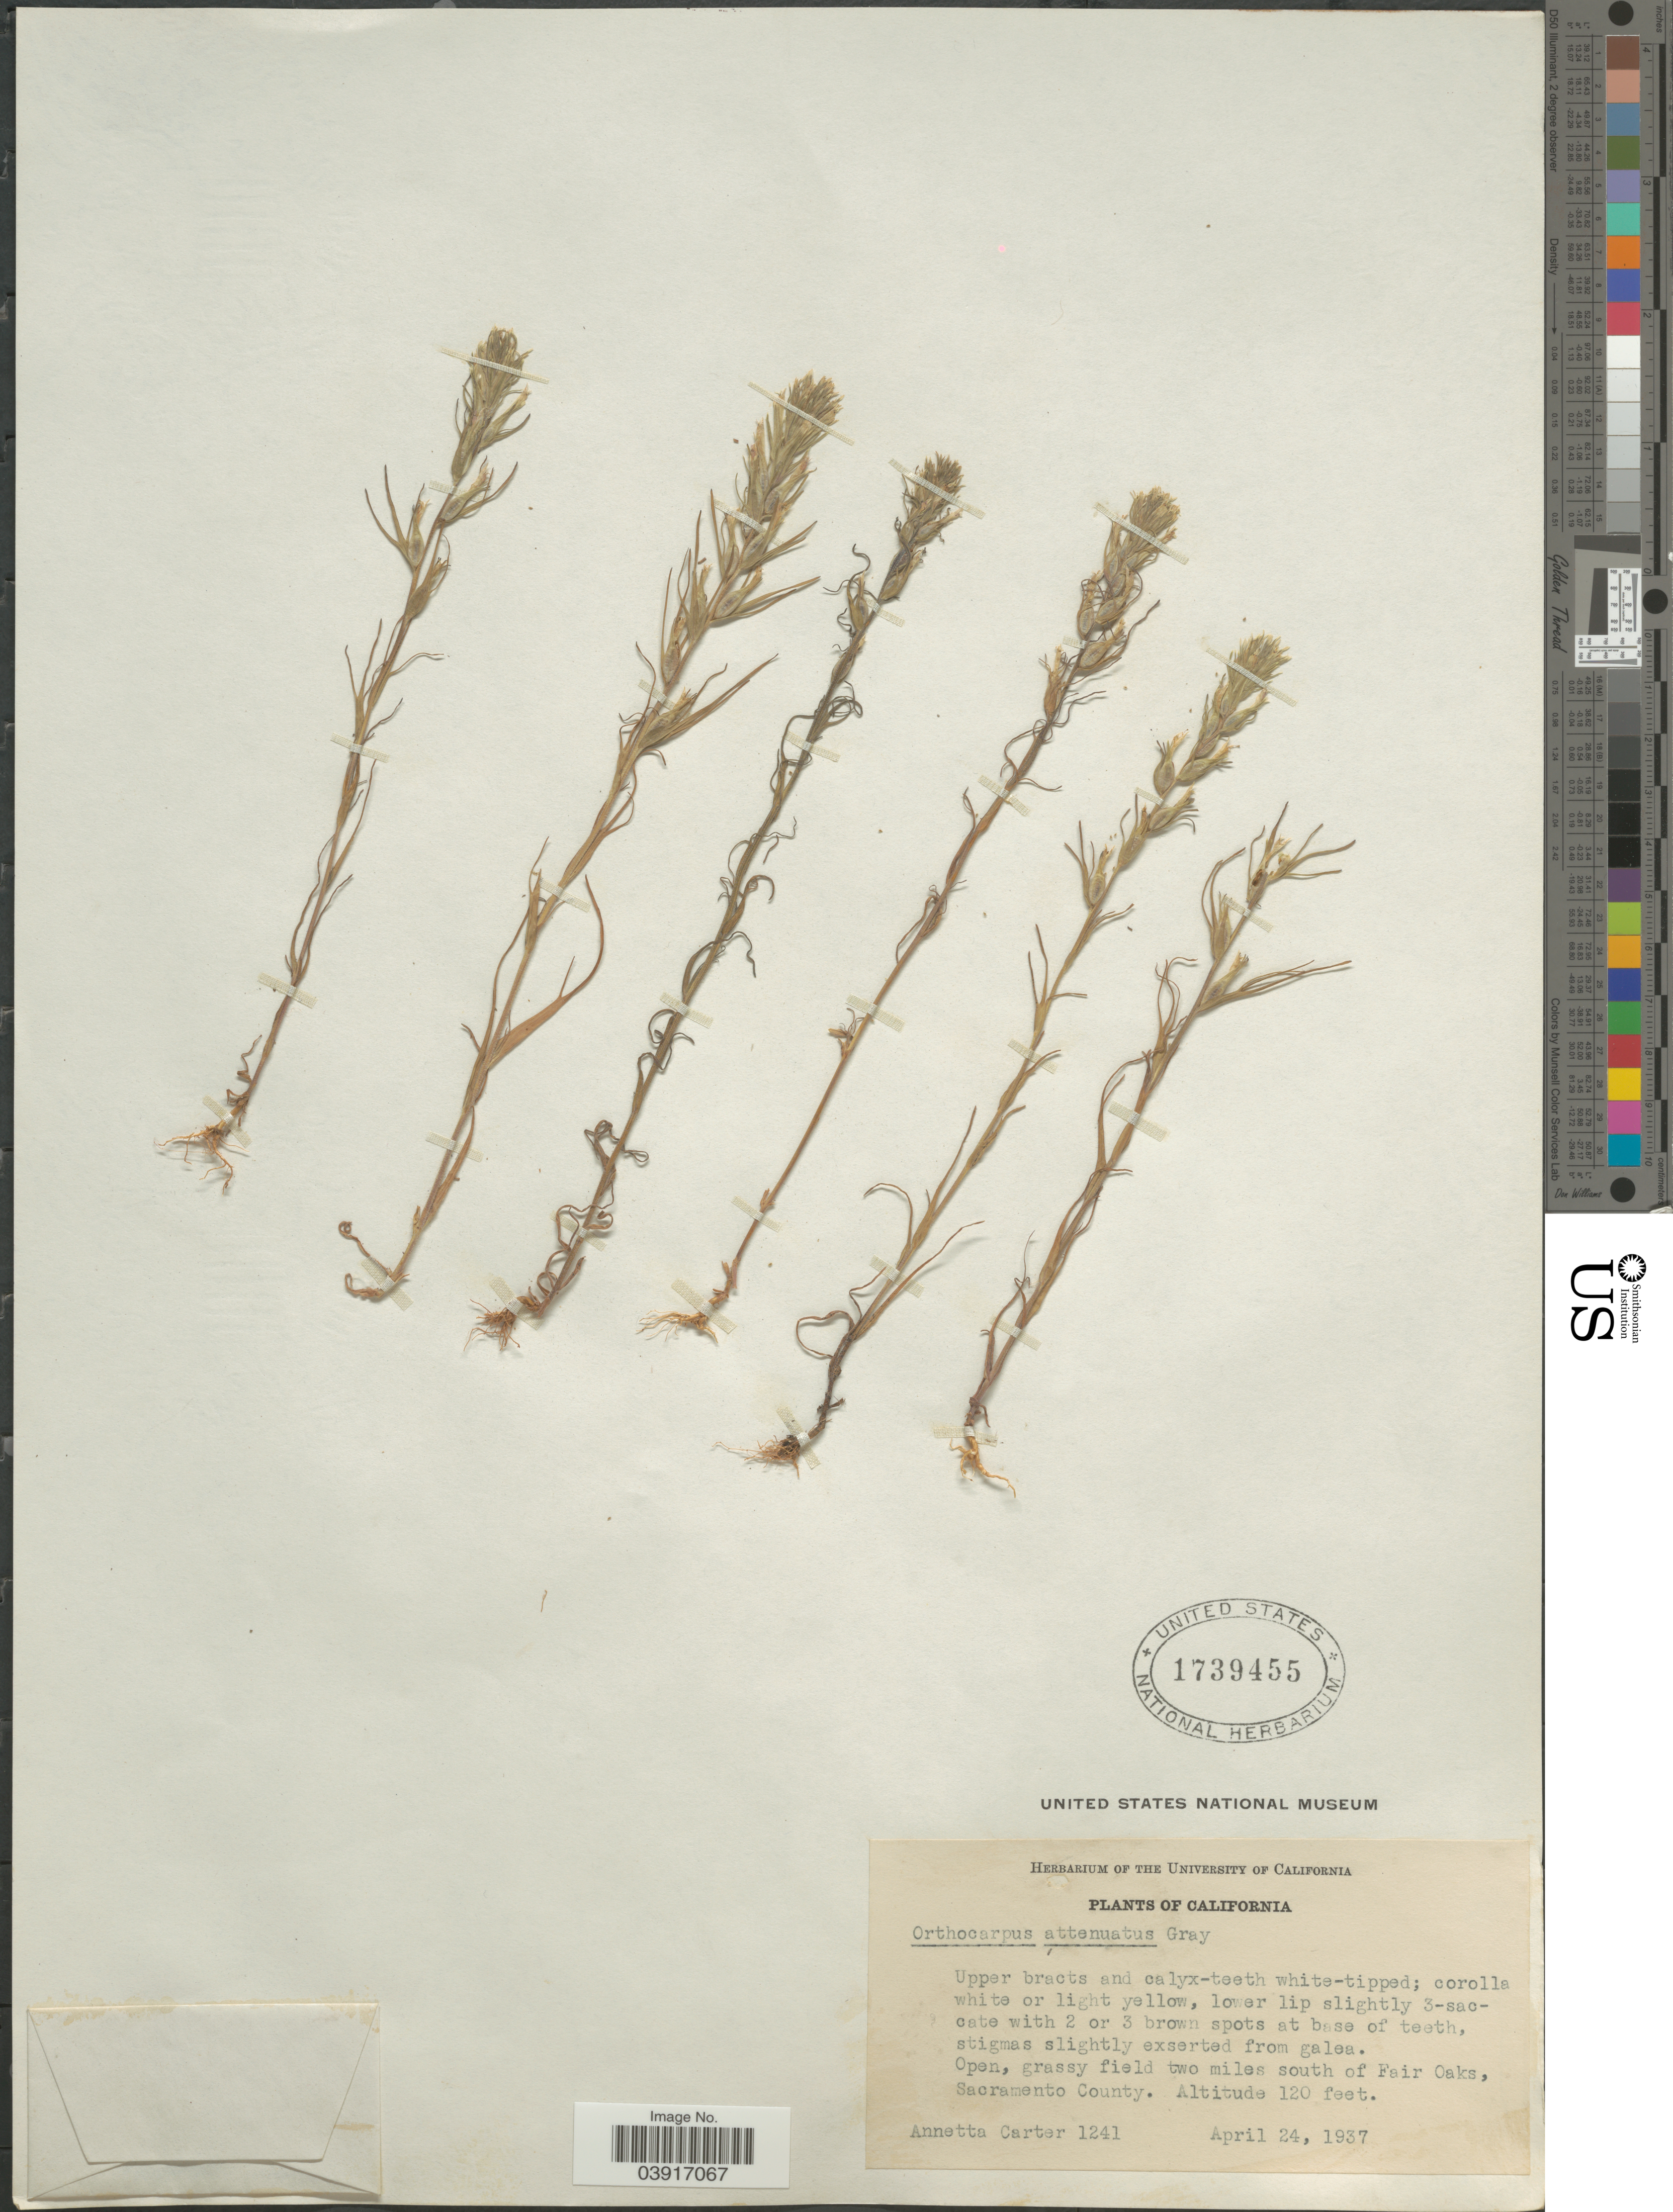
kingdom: Plantae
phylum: Tracheophyta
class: Magnoliopsida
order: Lamiales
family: Orobanchaceae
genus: Orthocarpus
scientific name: Orthocarpus attenuatus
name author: A. Gray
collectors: A. Carter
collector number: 1241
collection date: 1937-04-24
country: United States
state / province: California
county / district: Sacramento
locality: Two miles south of Fair Oaks, Sacramento County.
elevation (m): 37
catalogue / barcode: US 1739455